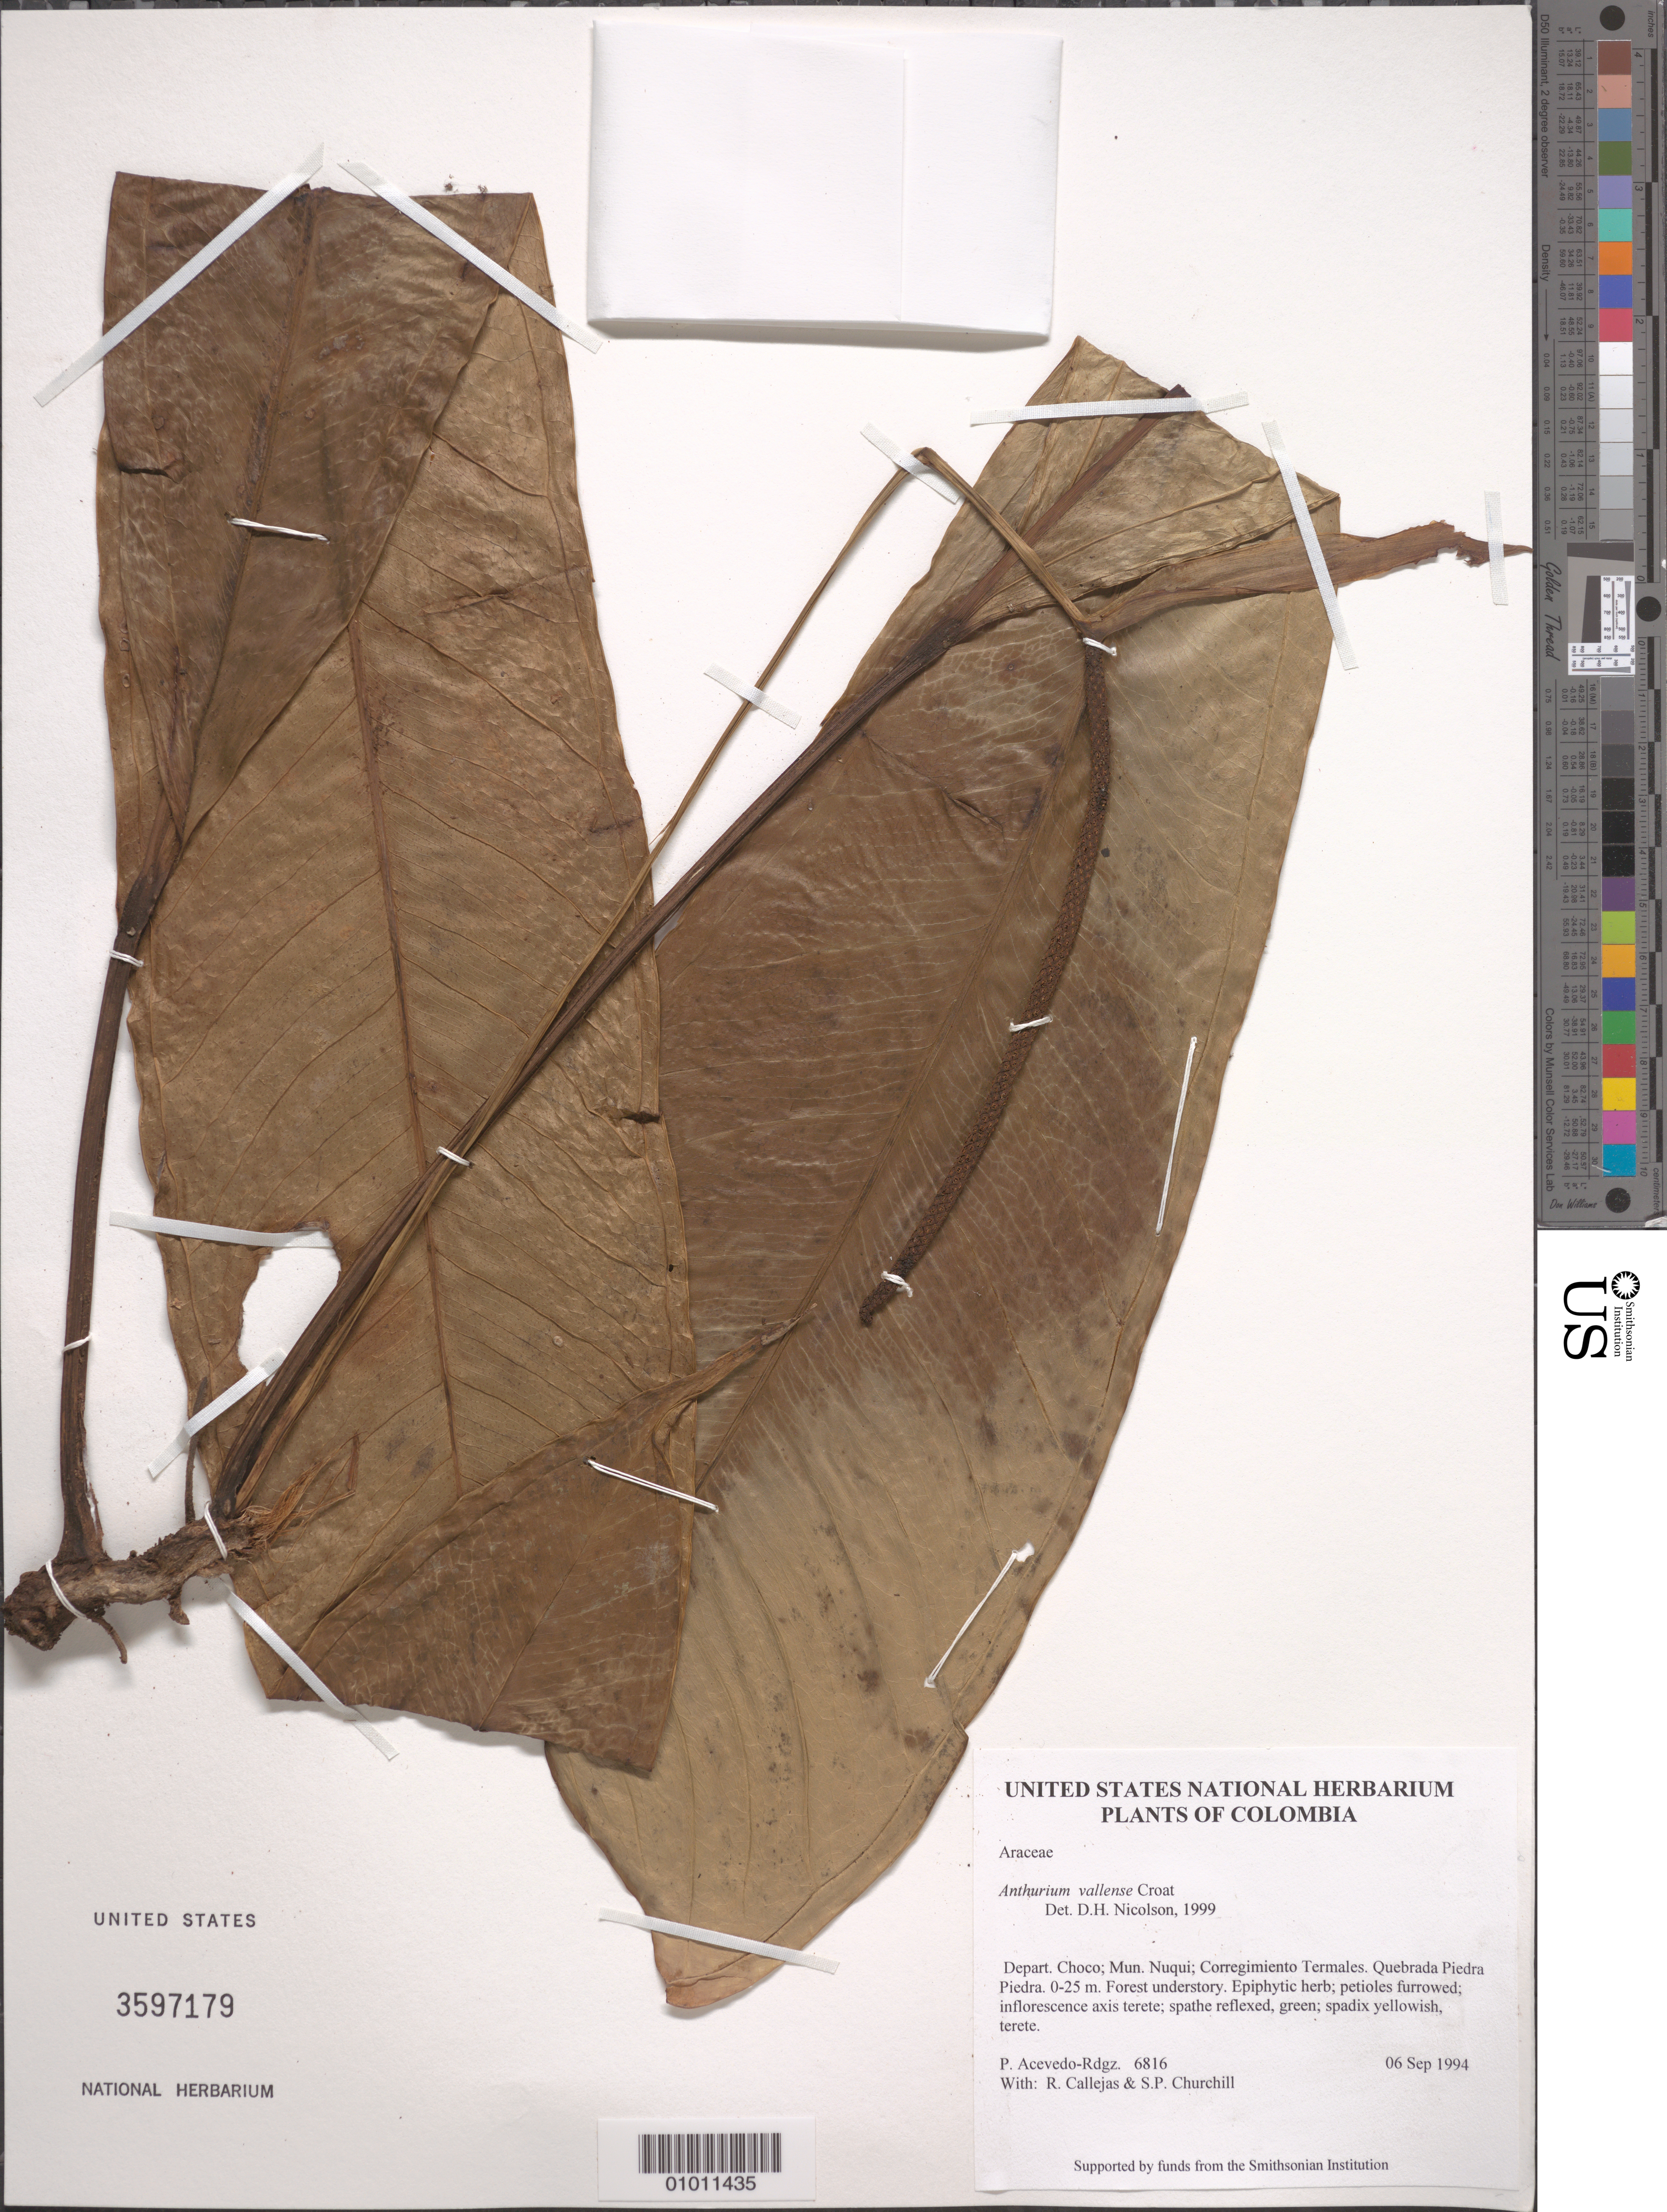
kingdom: Plantae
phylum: Tracheophyta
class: Liliopsida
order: Alismatales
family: Araceae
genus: Anthurium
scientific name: Anthurium vallense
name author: Croat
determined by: Nicolson, Dan H.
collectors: P. Acevedo-Rodr., R. Callejas & S. Churchill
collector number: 6816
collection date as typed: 06 Sep 1994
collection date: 1994-09-06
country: Colombia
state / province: Chocó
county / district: Nuqui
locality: Depart. Choco; Mun. Nuqui; Corregimiento Termales. Quebrada Piedra Piedra.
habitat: Forest understory.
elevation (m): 0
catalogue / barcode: US 3597179